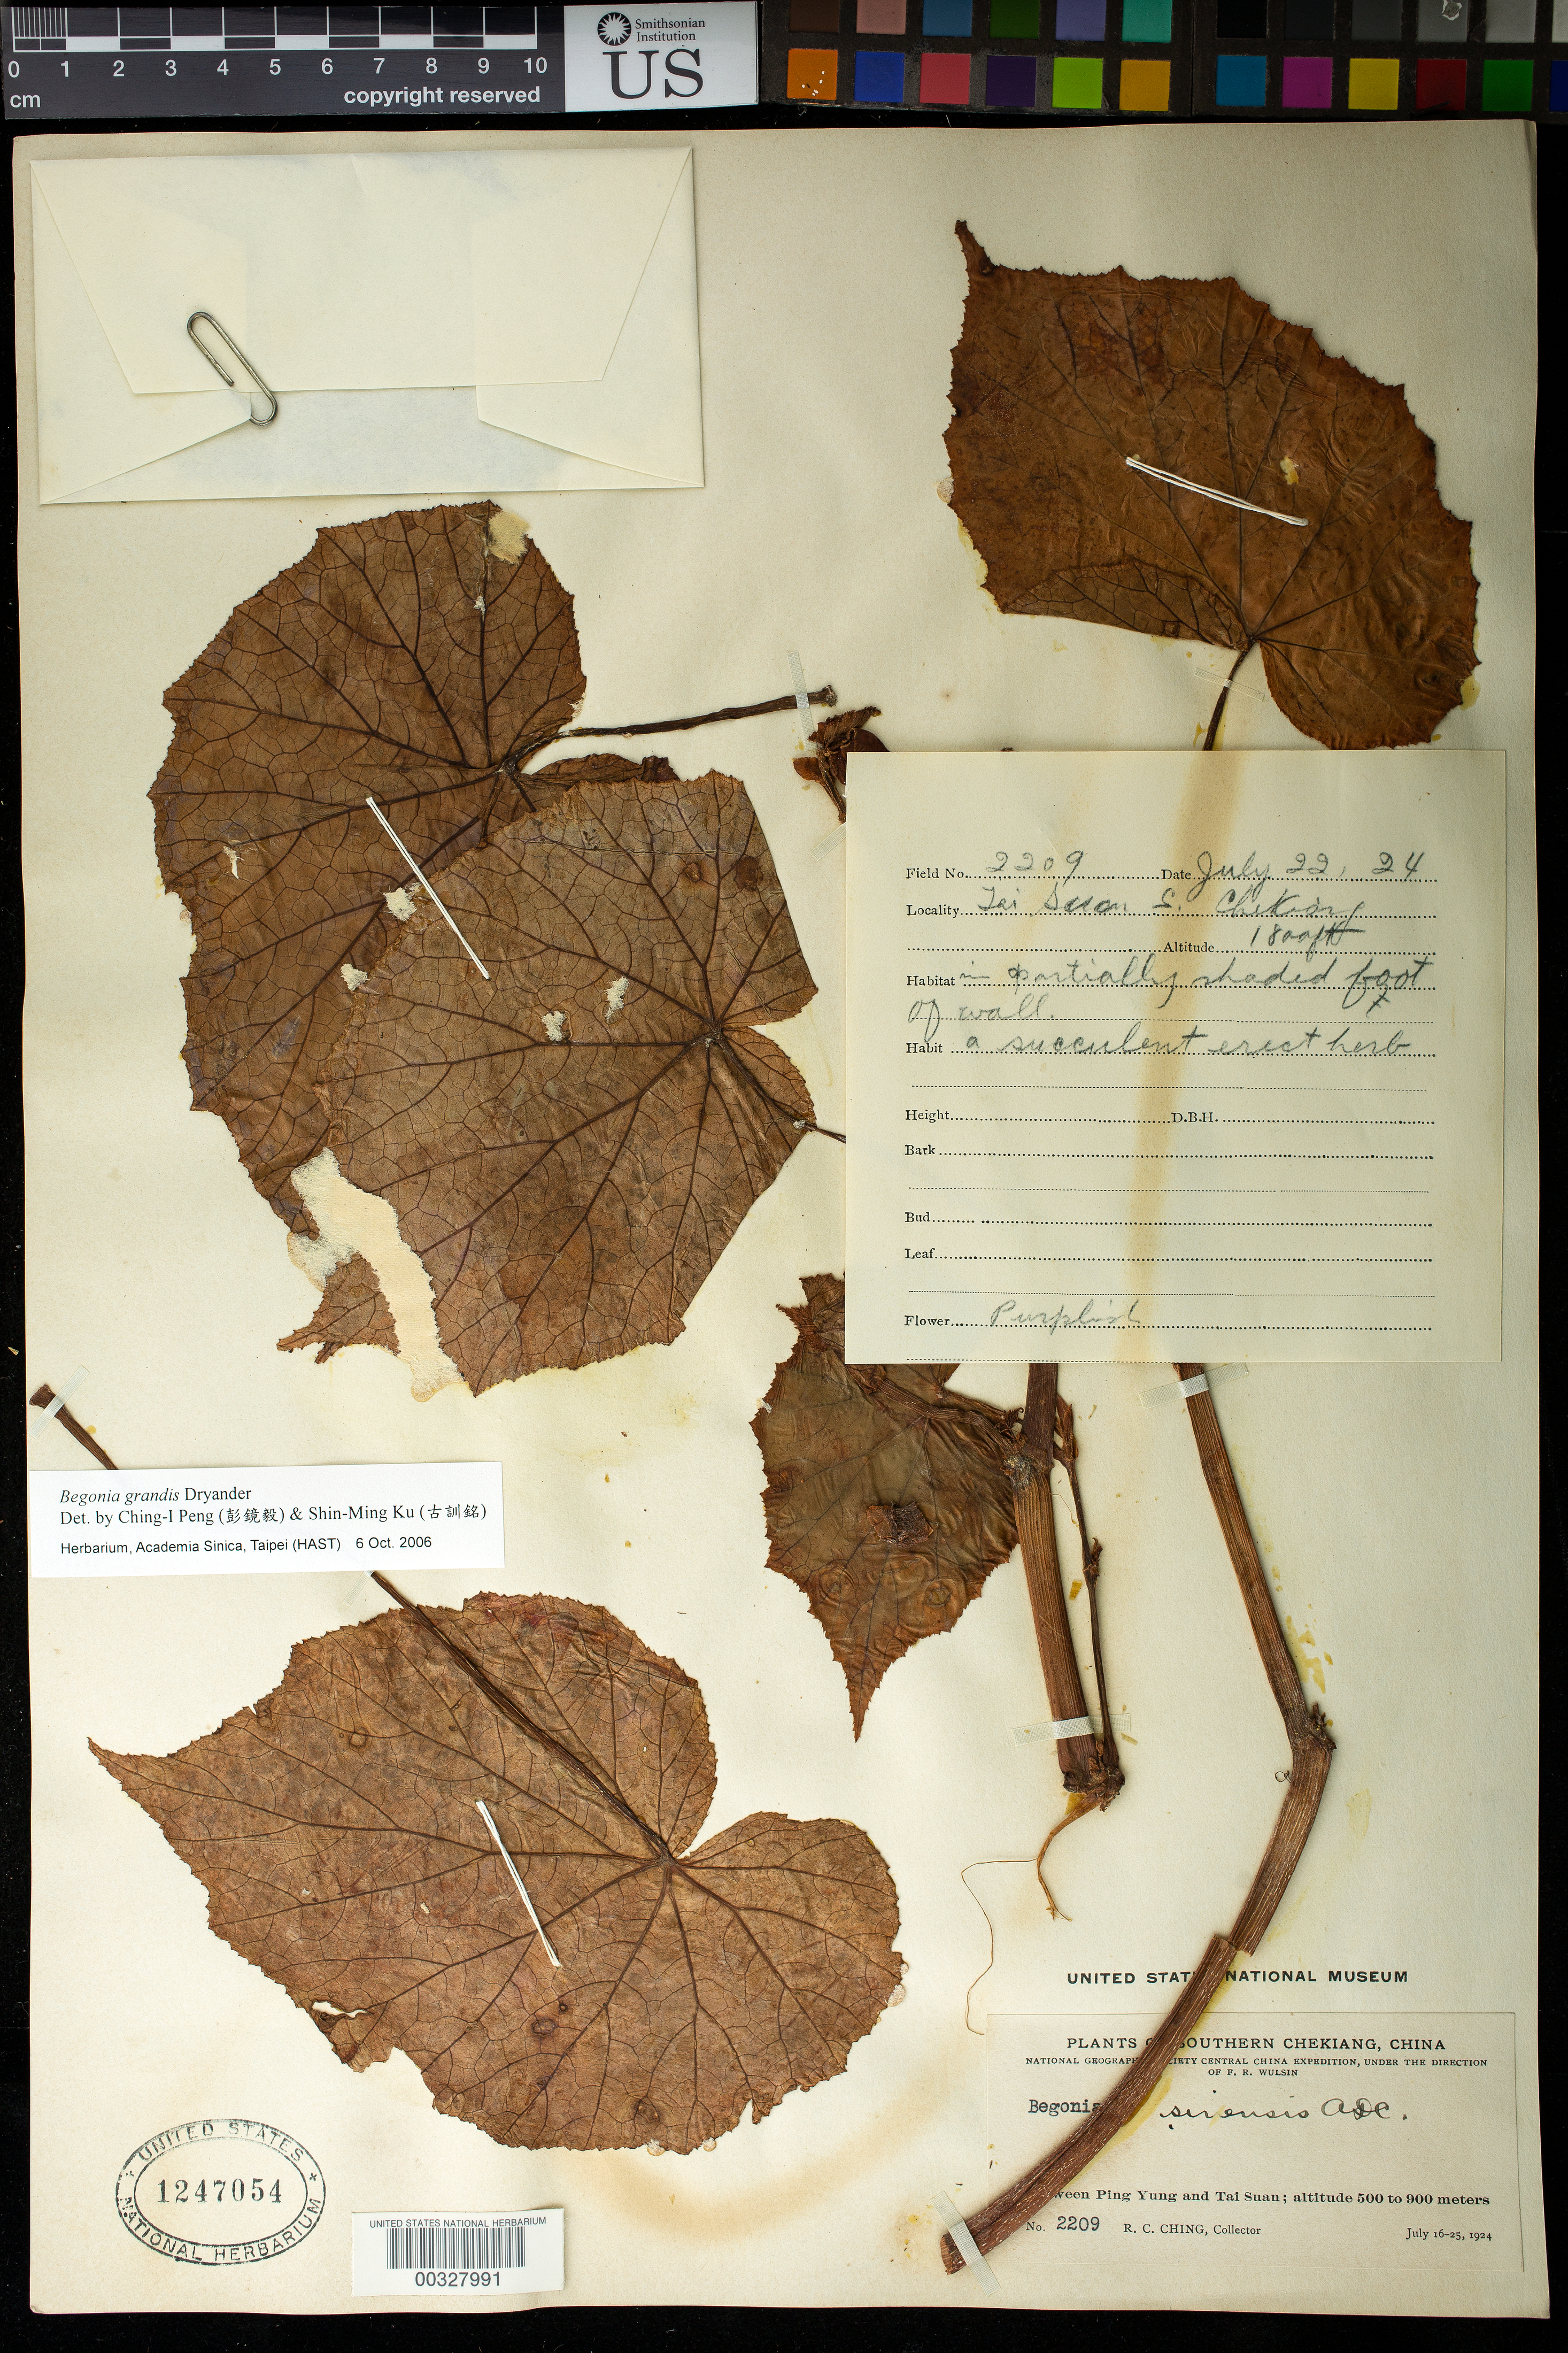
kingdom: Plantae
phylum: Tracheophyta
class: Magnoliopsida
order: Cucurbitales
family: Begoniaceae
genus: Begonia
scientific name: Begonia grandis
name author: Dryand.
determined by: Peng, Ching-I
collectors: R. C. Ching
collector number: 2209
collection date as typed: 16 Jul 1924 to 25 Jul 1924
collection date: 1924-07-16/1924-07-25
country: China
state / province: Zhejiang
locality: Between ping yung & tai suan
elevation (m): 500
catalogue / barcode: US 1247054